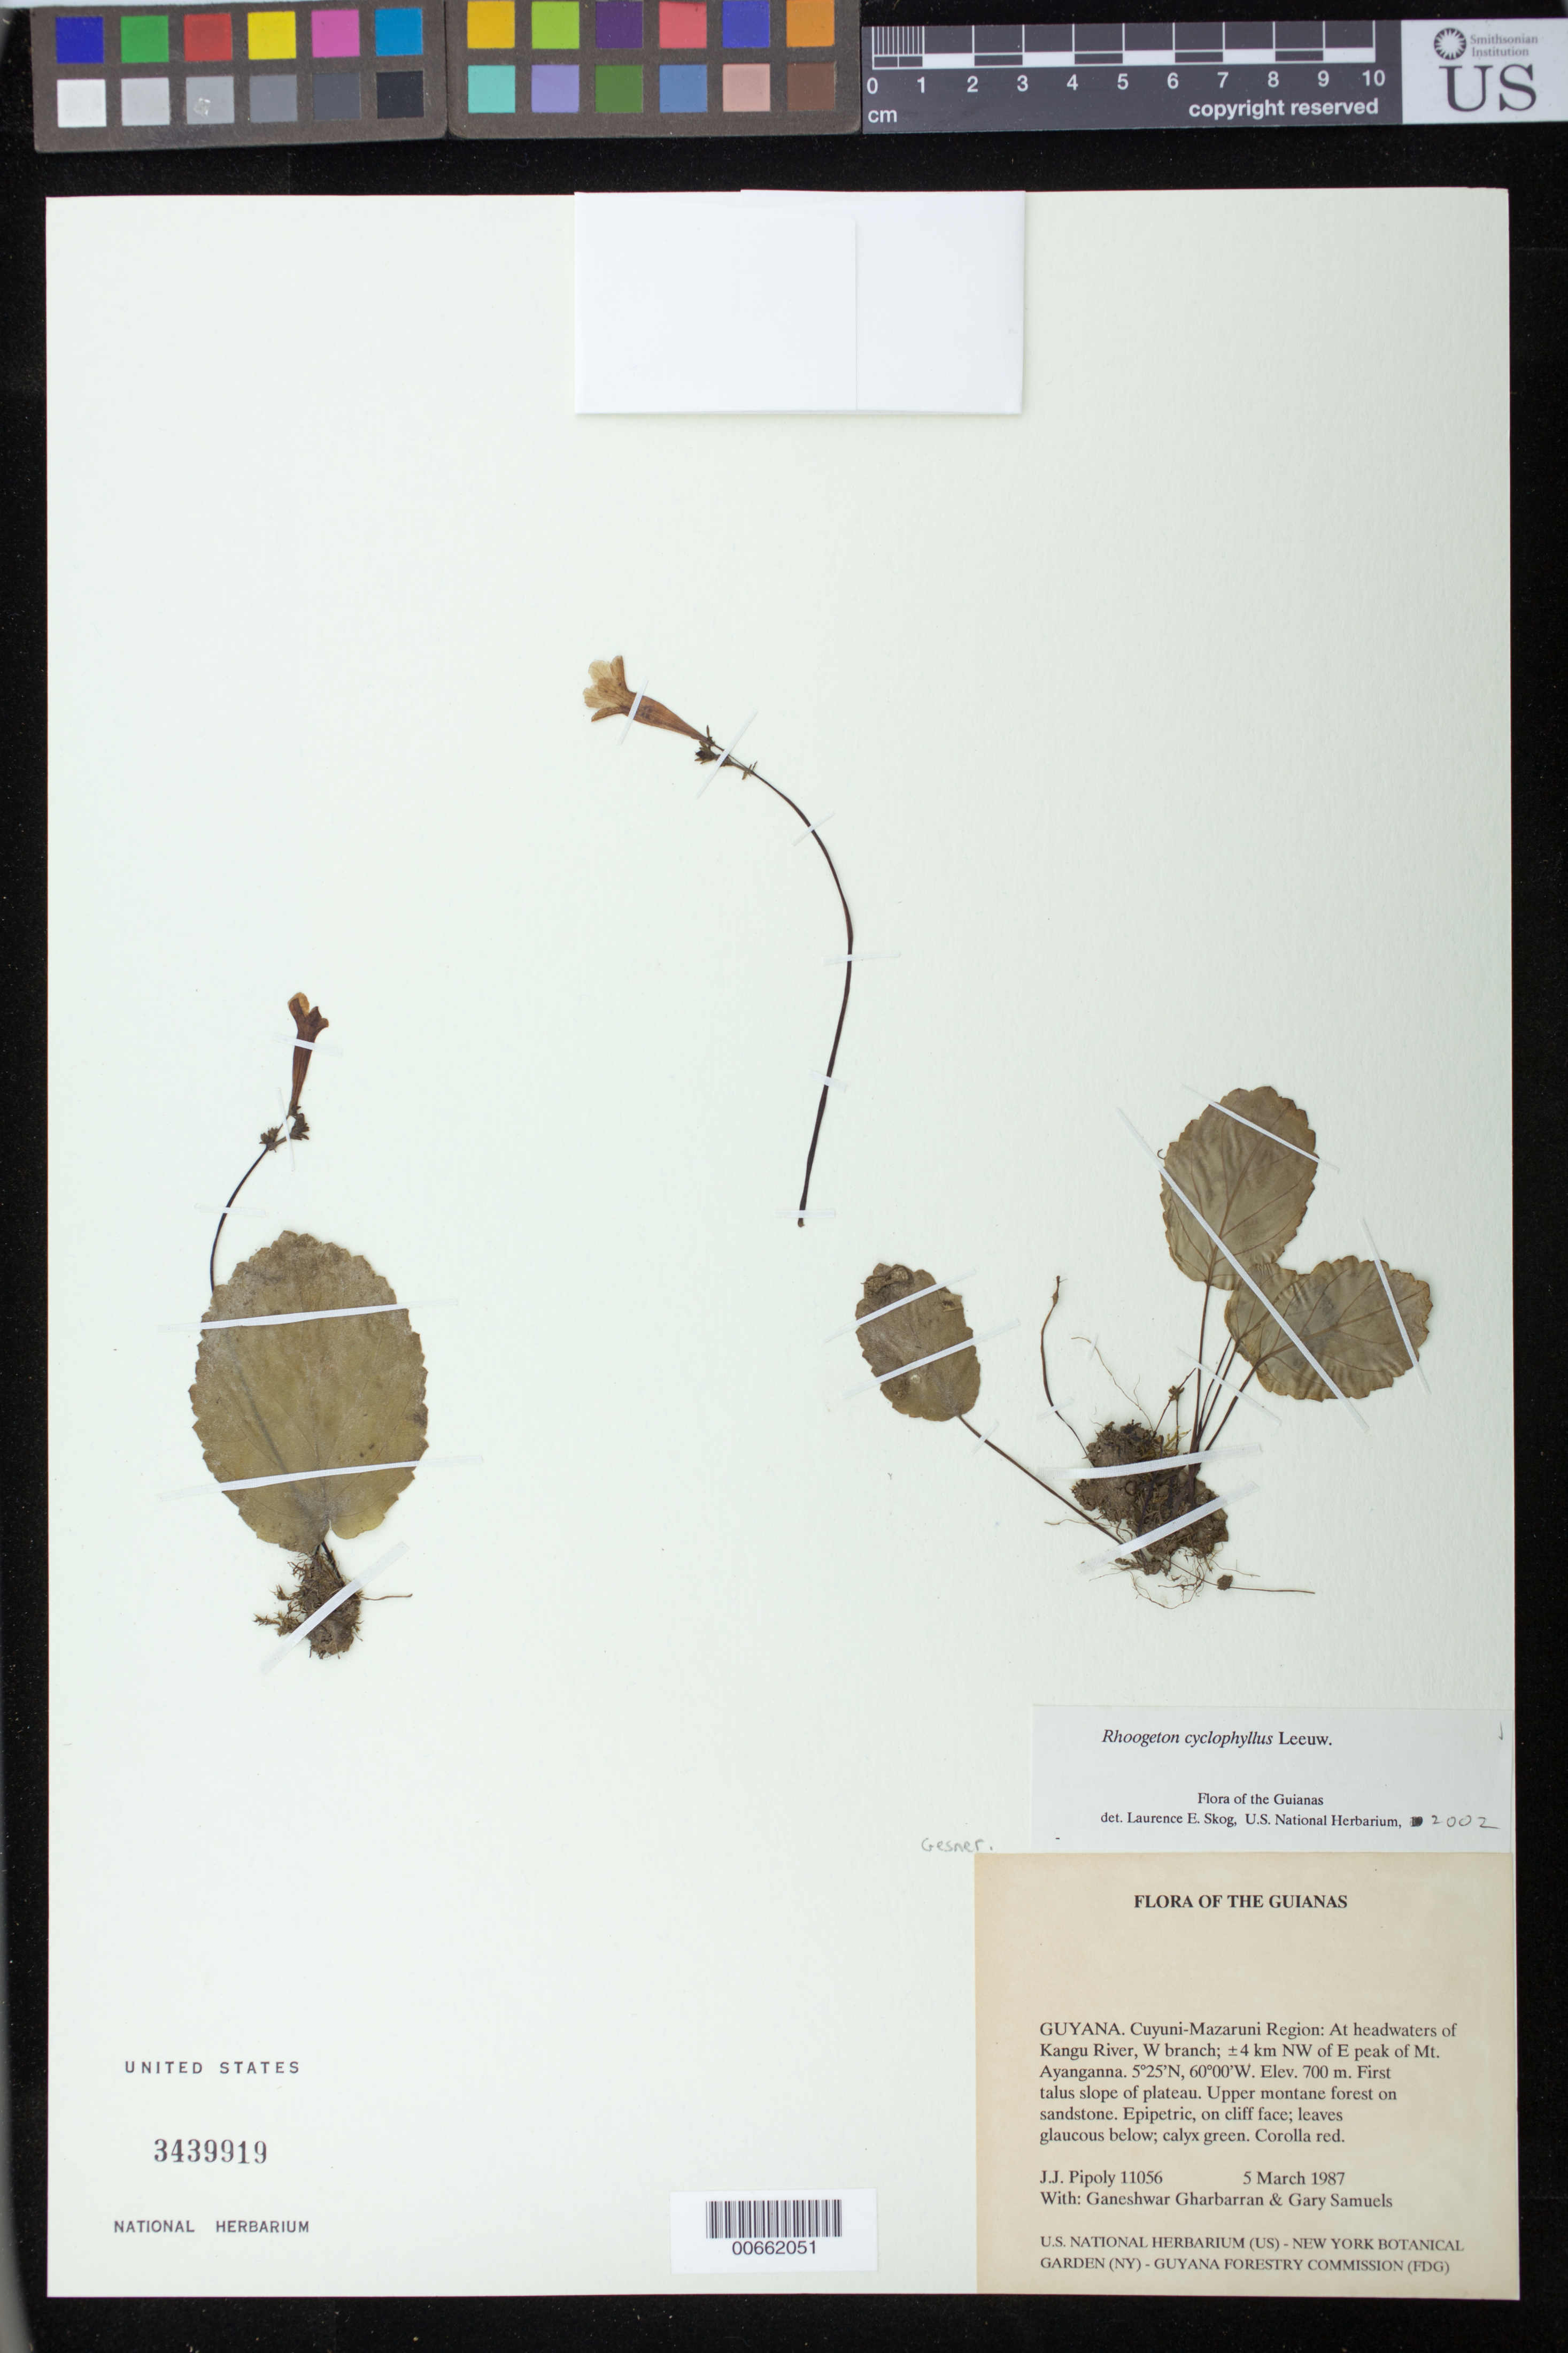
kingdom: Plantae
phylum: Tracheophyta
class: Magnoliopsida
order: Lamiales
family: Gesneriaceae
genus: Rhoogeton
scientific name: Rhoogeton cyclophyllus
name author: Leeuwenb.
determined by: Skog, Laurence E.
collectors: J. J. Pipoly, G. Gharbarran & G. Samuels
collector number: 11056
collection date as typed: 05 Mar 1987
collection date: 1987-03-05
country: Guyana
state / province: Cuyuni-Mazaruni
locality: Headwaters of Kangu River, W branch; ± 4 km NW of E peak of Mt. Ayanganna, first talus slope of plateau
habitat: Upper montane forest on sandstone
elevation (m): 700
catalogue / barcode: US 3439919